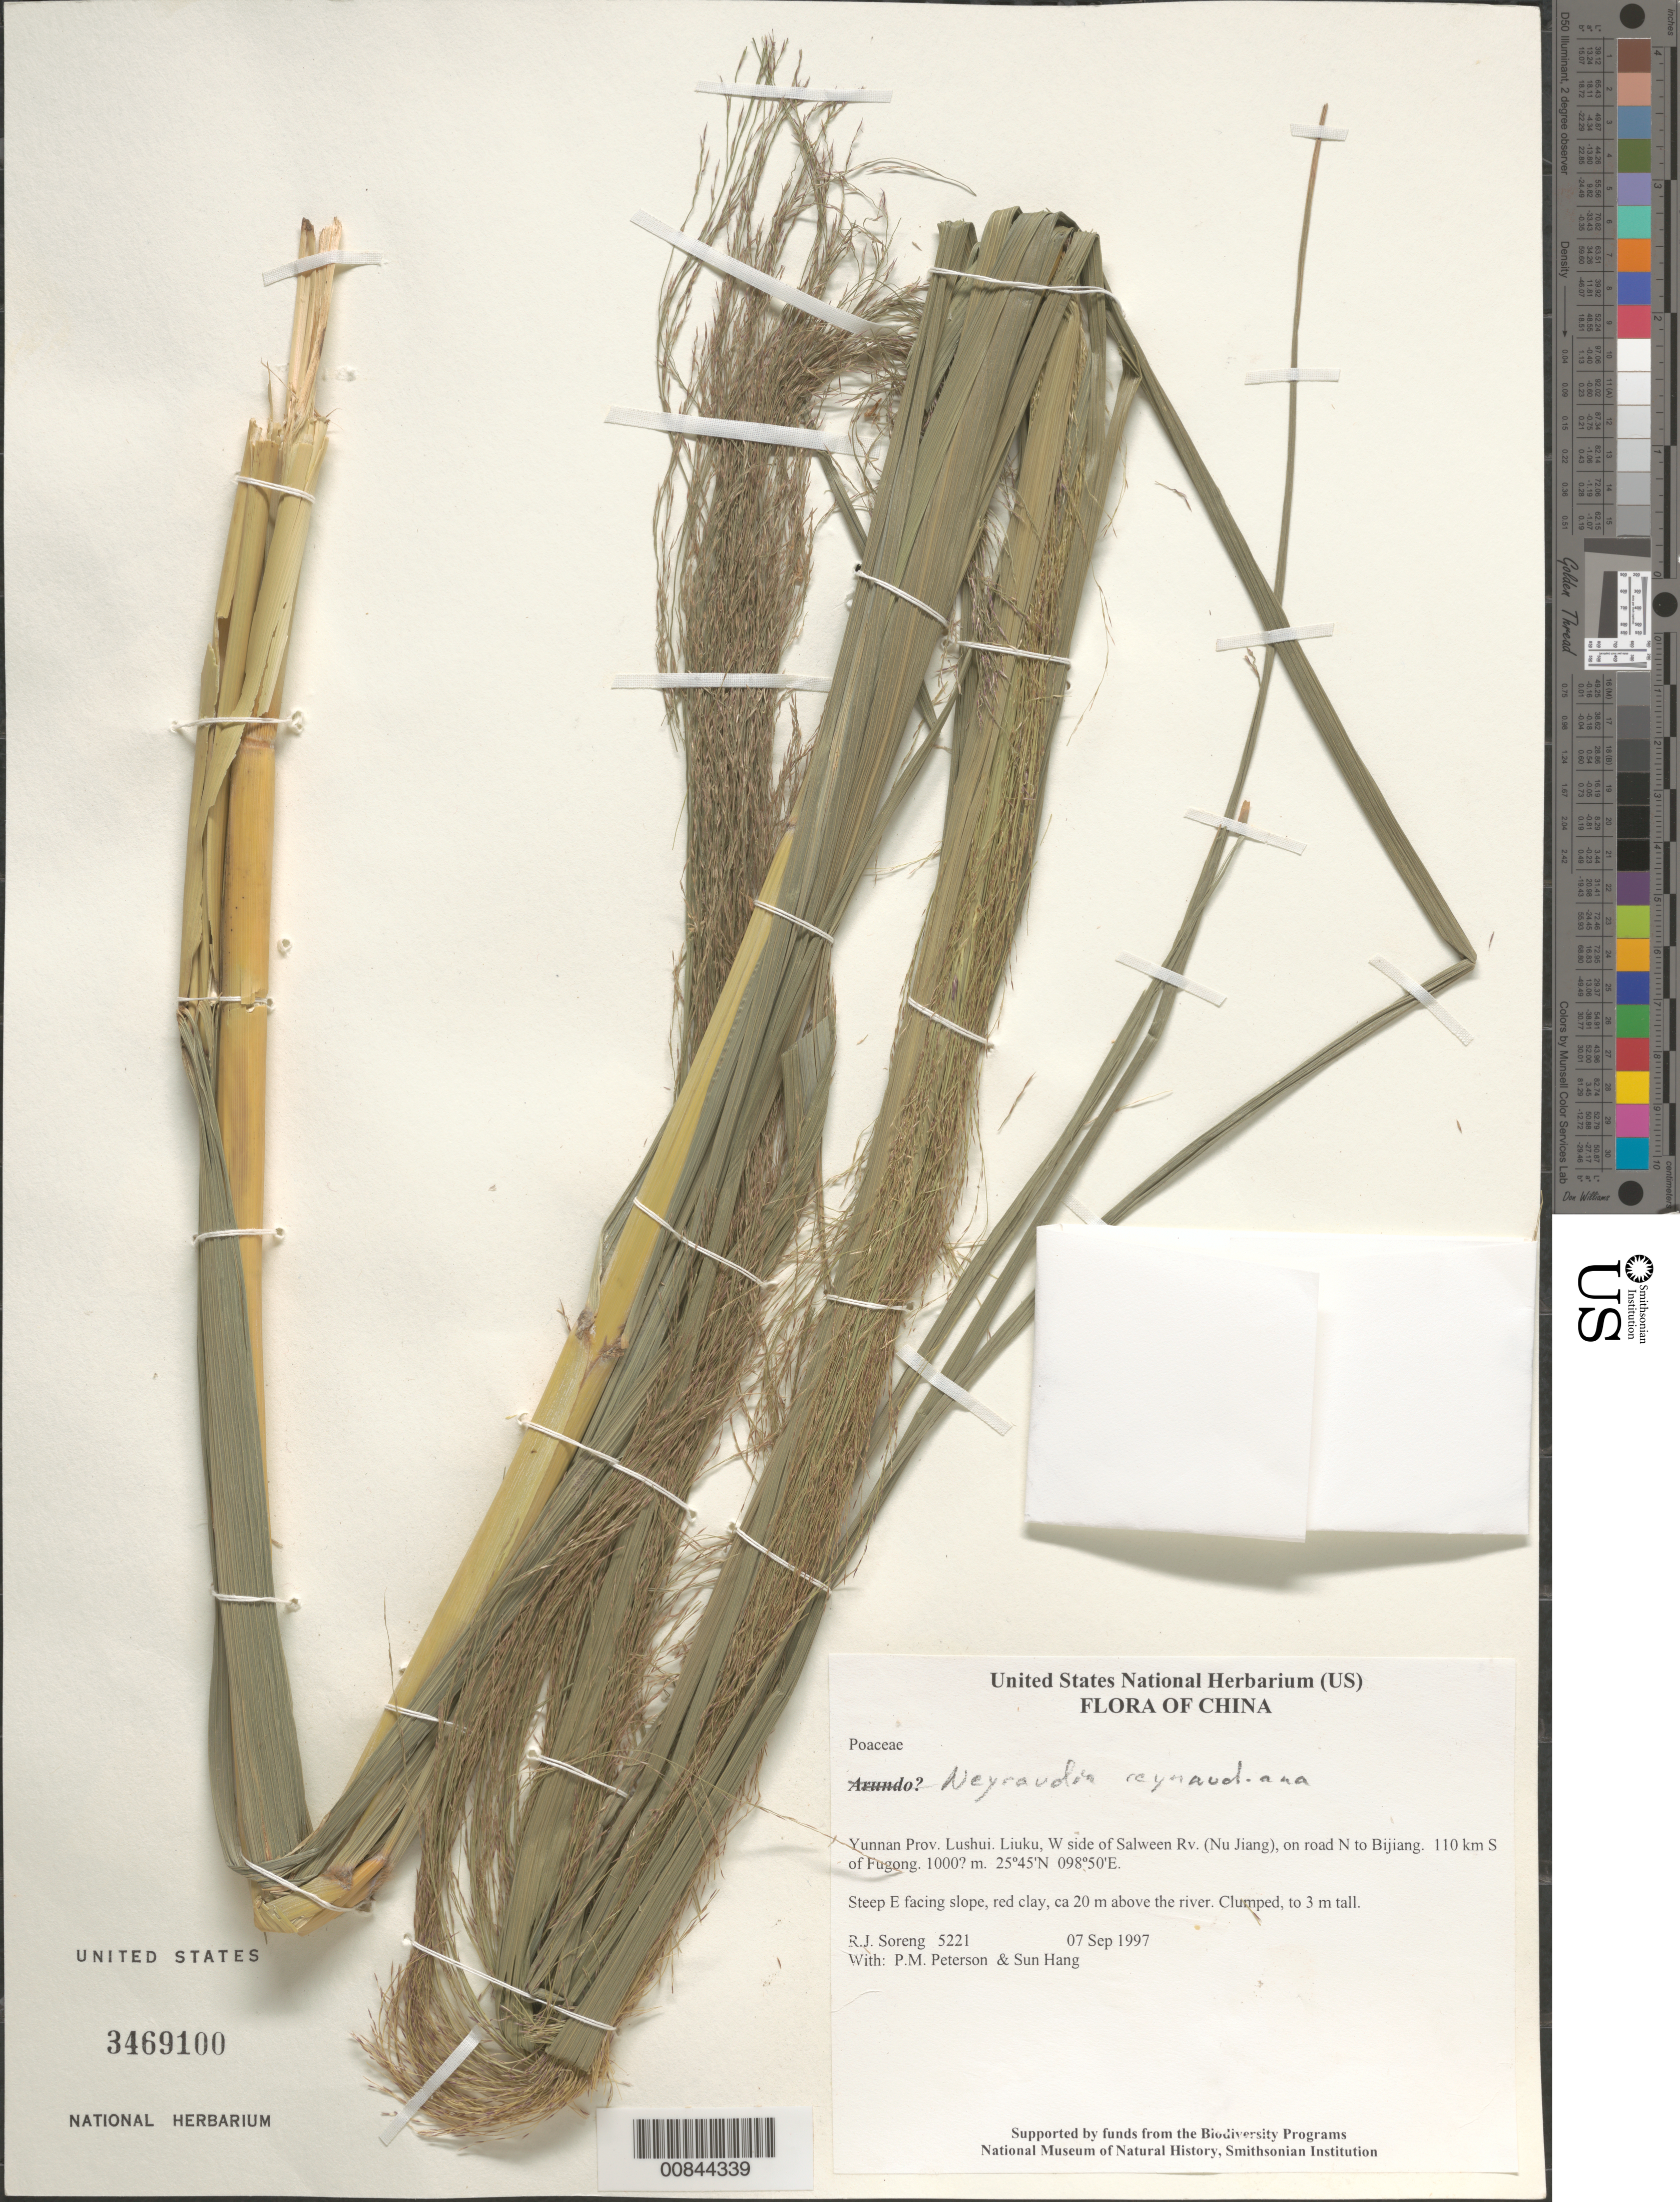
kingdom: Plantae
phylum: Tracheophyta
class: Liliopsida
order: Poales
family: Poaceae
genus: Neyraudia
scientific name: Neyraudia reynaudiana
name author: (Kunth) Keng ex Hitchc.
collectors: R. J. Soreng, P. M. Peterson & Sun Hang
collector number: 5221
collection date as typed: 07 Sep 1997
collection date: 1997-09-07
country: China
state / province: Yunnan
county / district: Lushui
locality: Liuku, W side of Salween Rv. (Nu Jiang), on road N to Bijiang. 110 km S of Fugong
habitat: Steep E facing slope, red clay, ca 20 m above the river.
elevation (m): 1000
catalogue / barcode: US 3469100